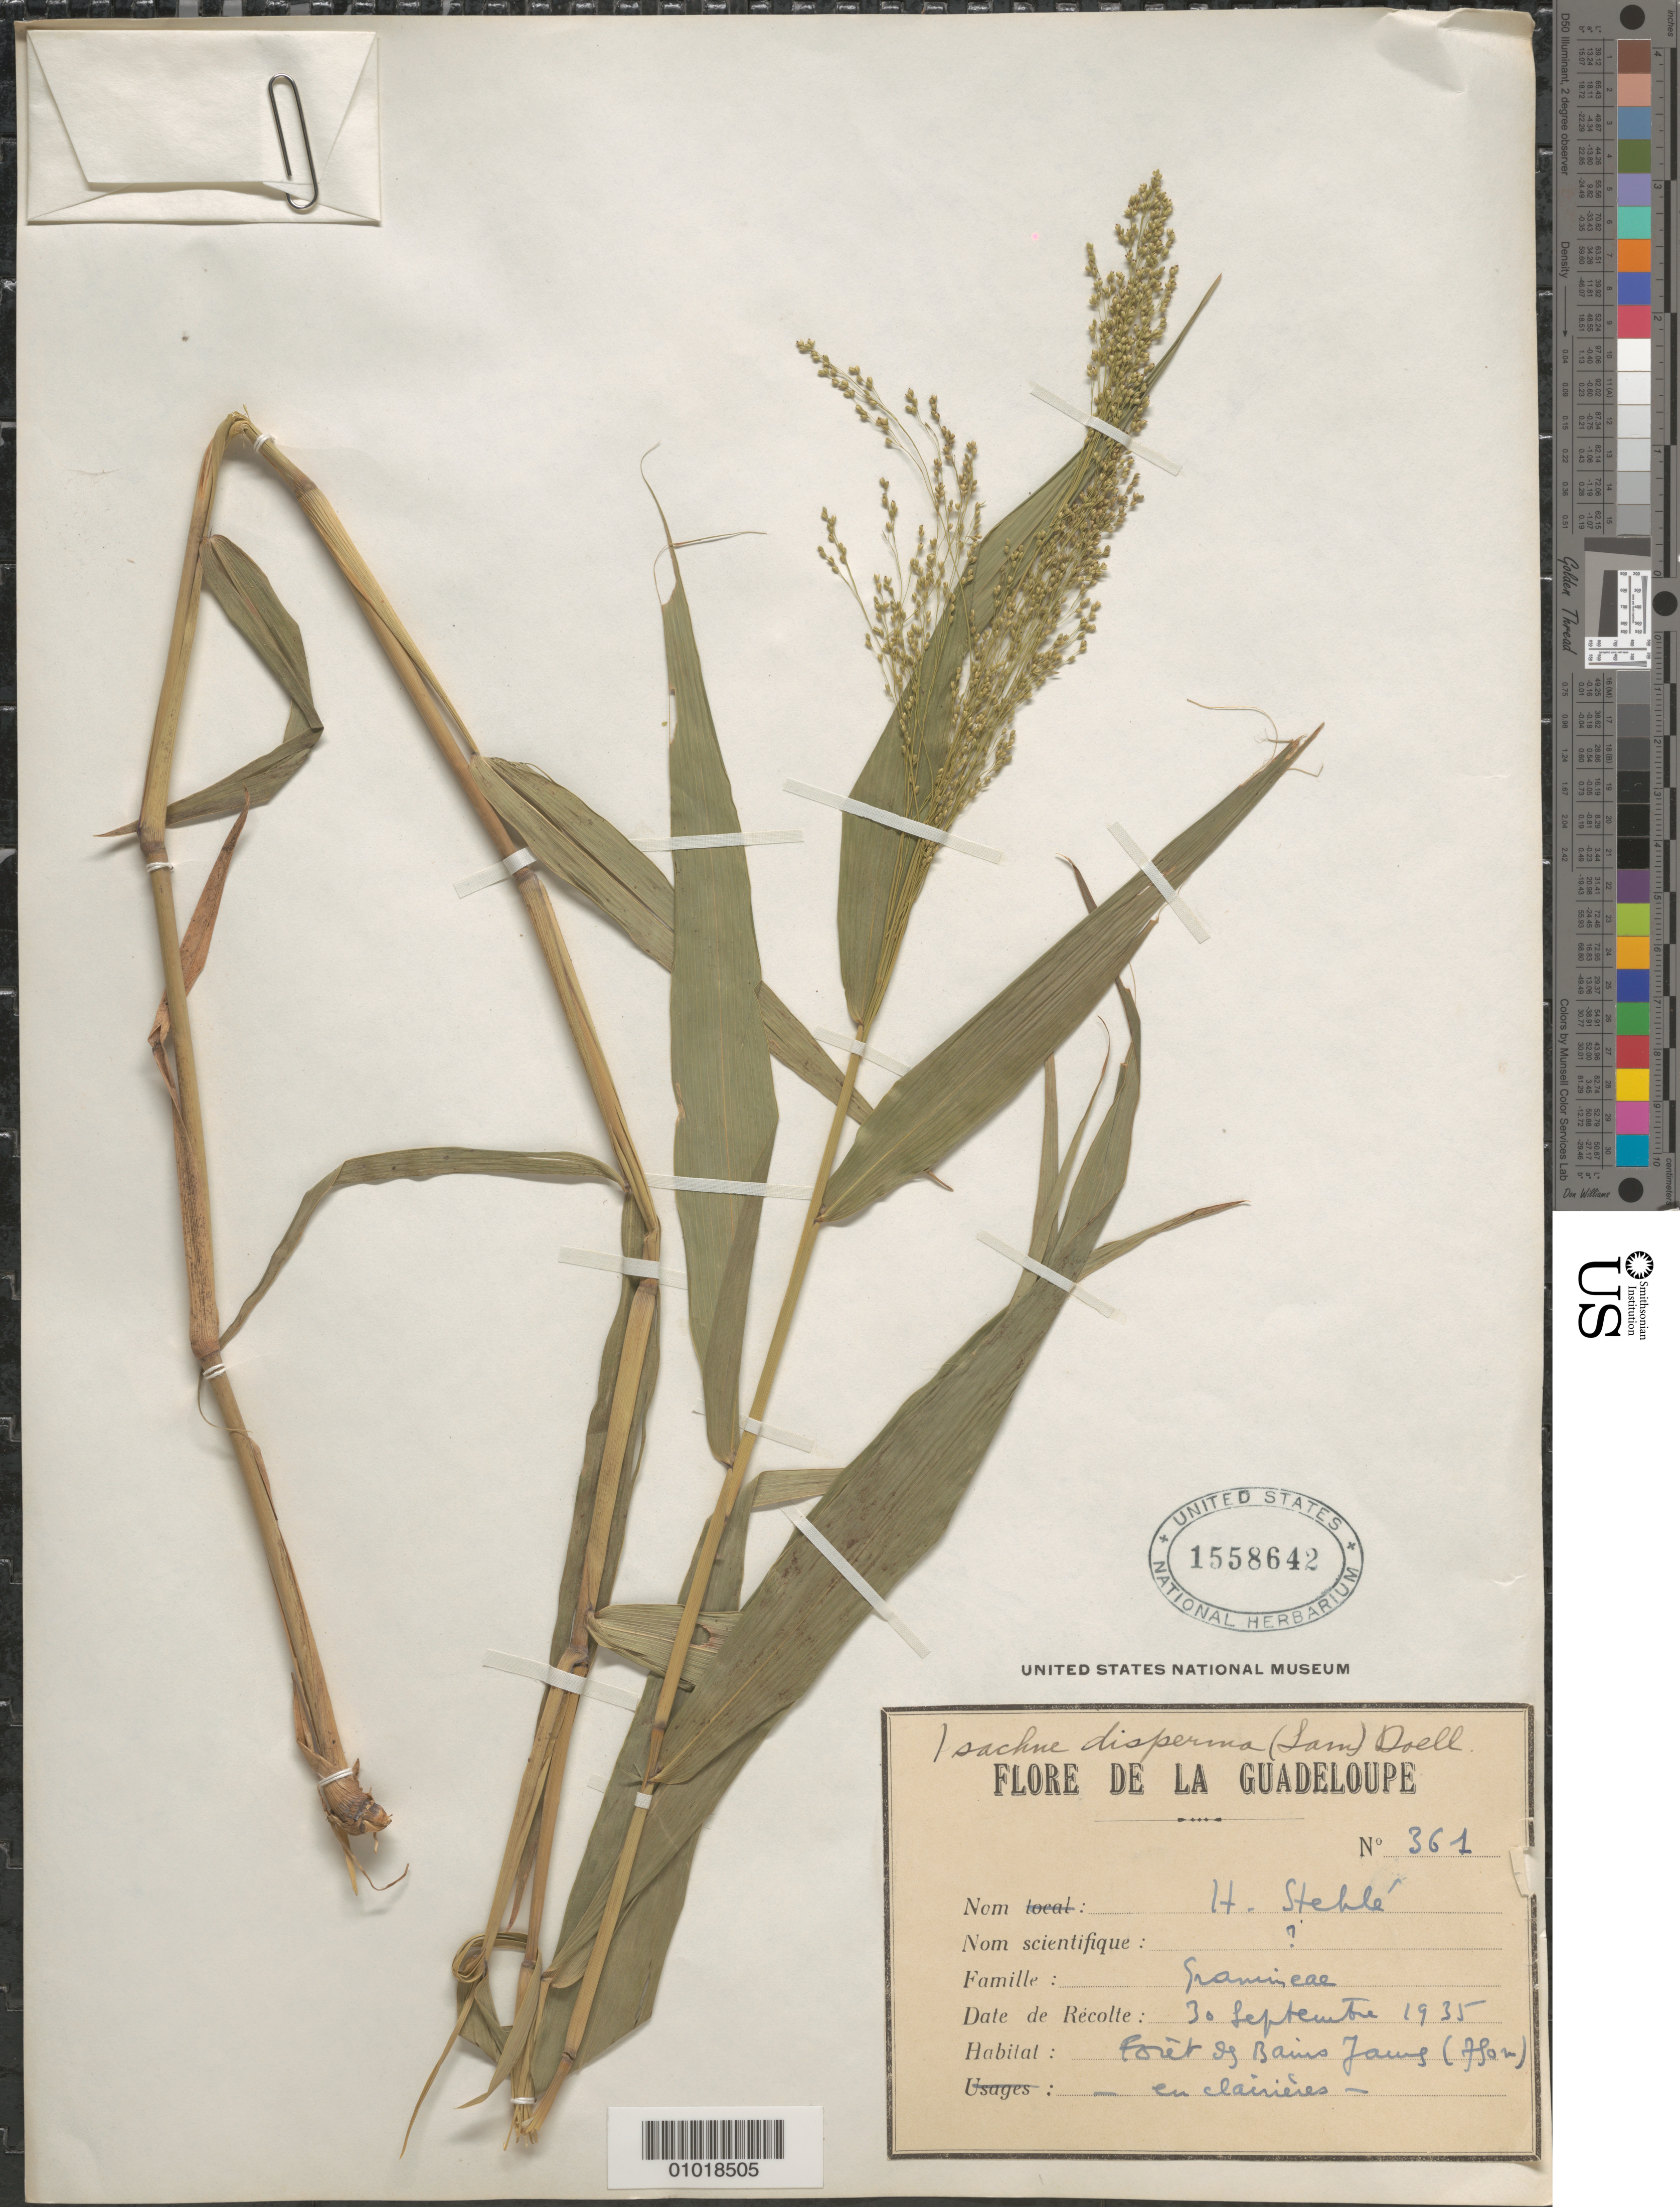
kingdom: Plantae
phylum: Tracheophyta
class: Liliopsida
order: Poales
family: Poaceae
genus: Isachne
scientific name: Isachne disperma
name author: (Lam.) Döll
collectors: H. Stehlé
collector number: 361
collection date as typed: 30 Sep 1935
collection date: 1935-09-30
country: Guadeloupe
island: Basse Terre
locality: Forest of Baius Jaus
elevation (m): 750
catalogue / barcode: US 1558642